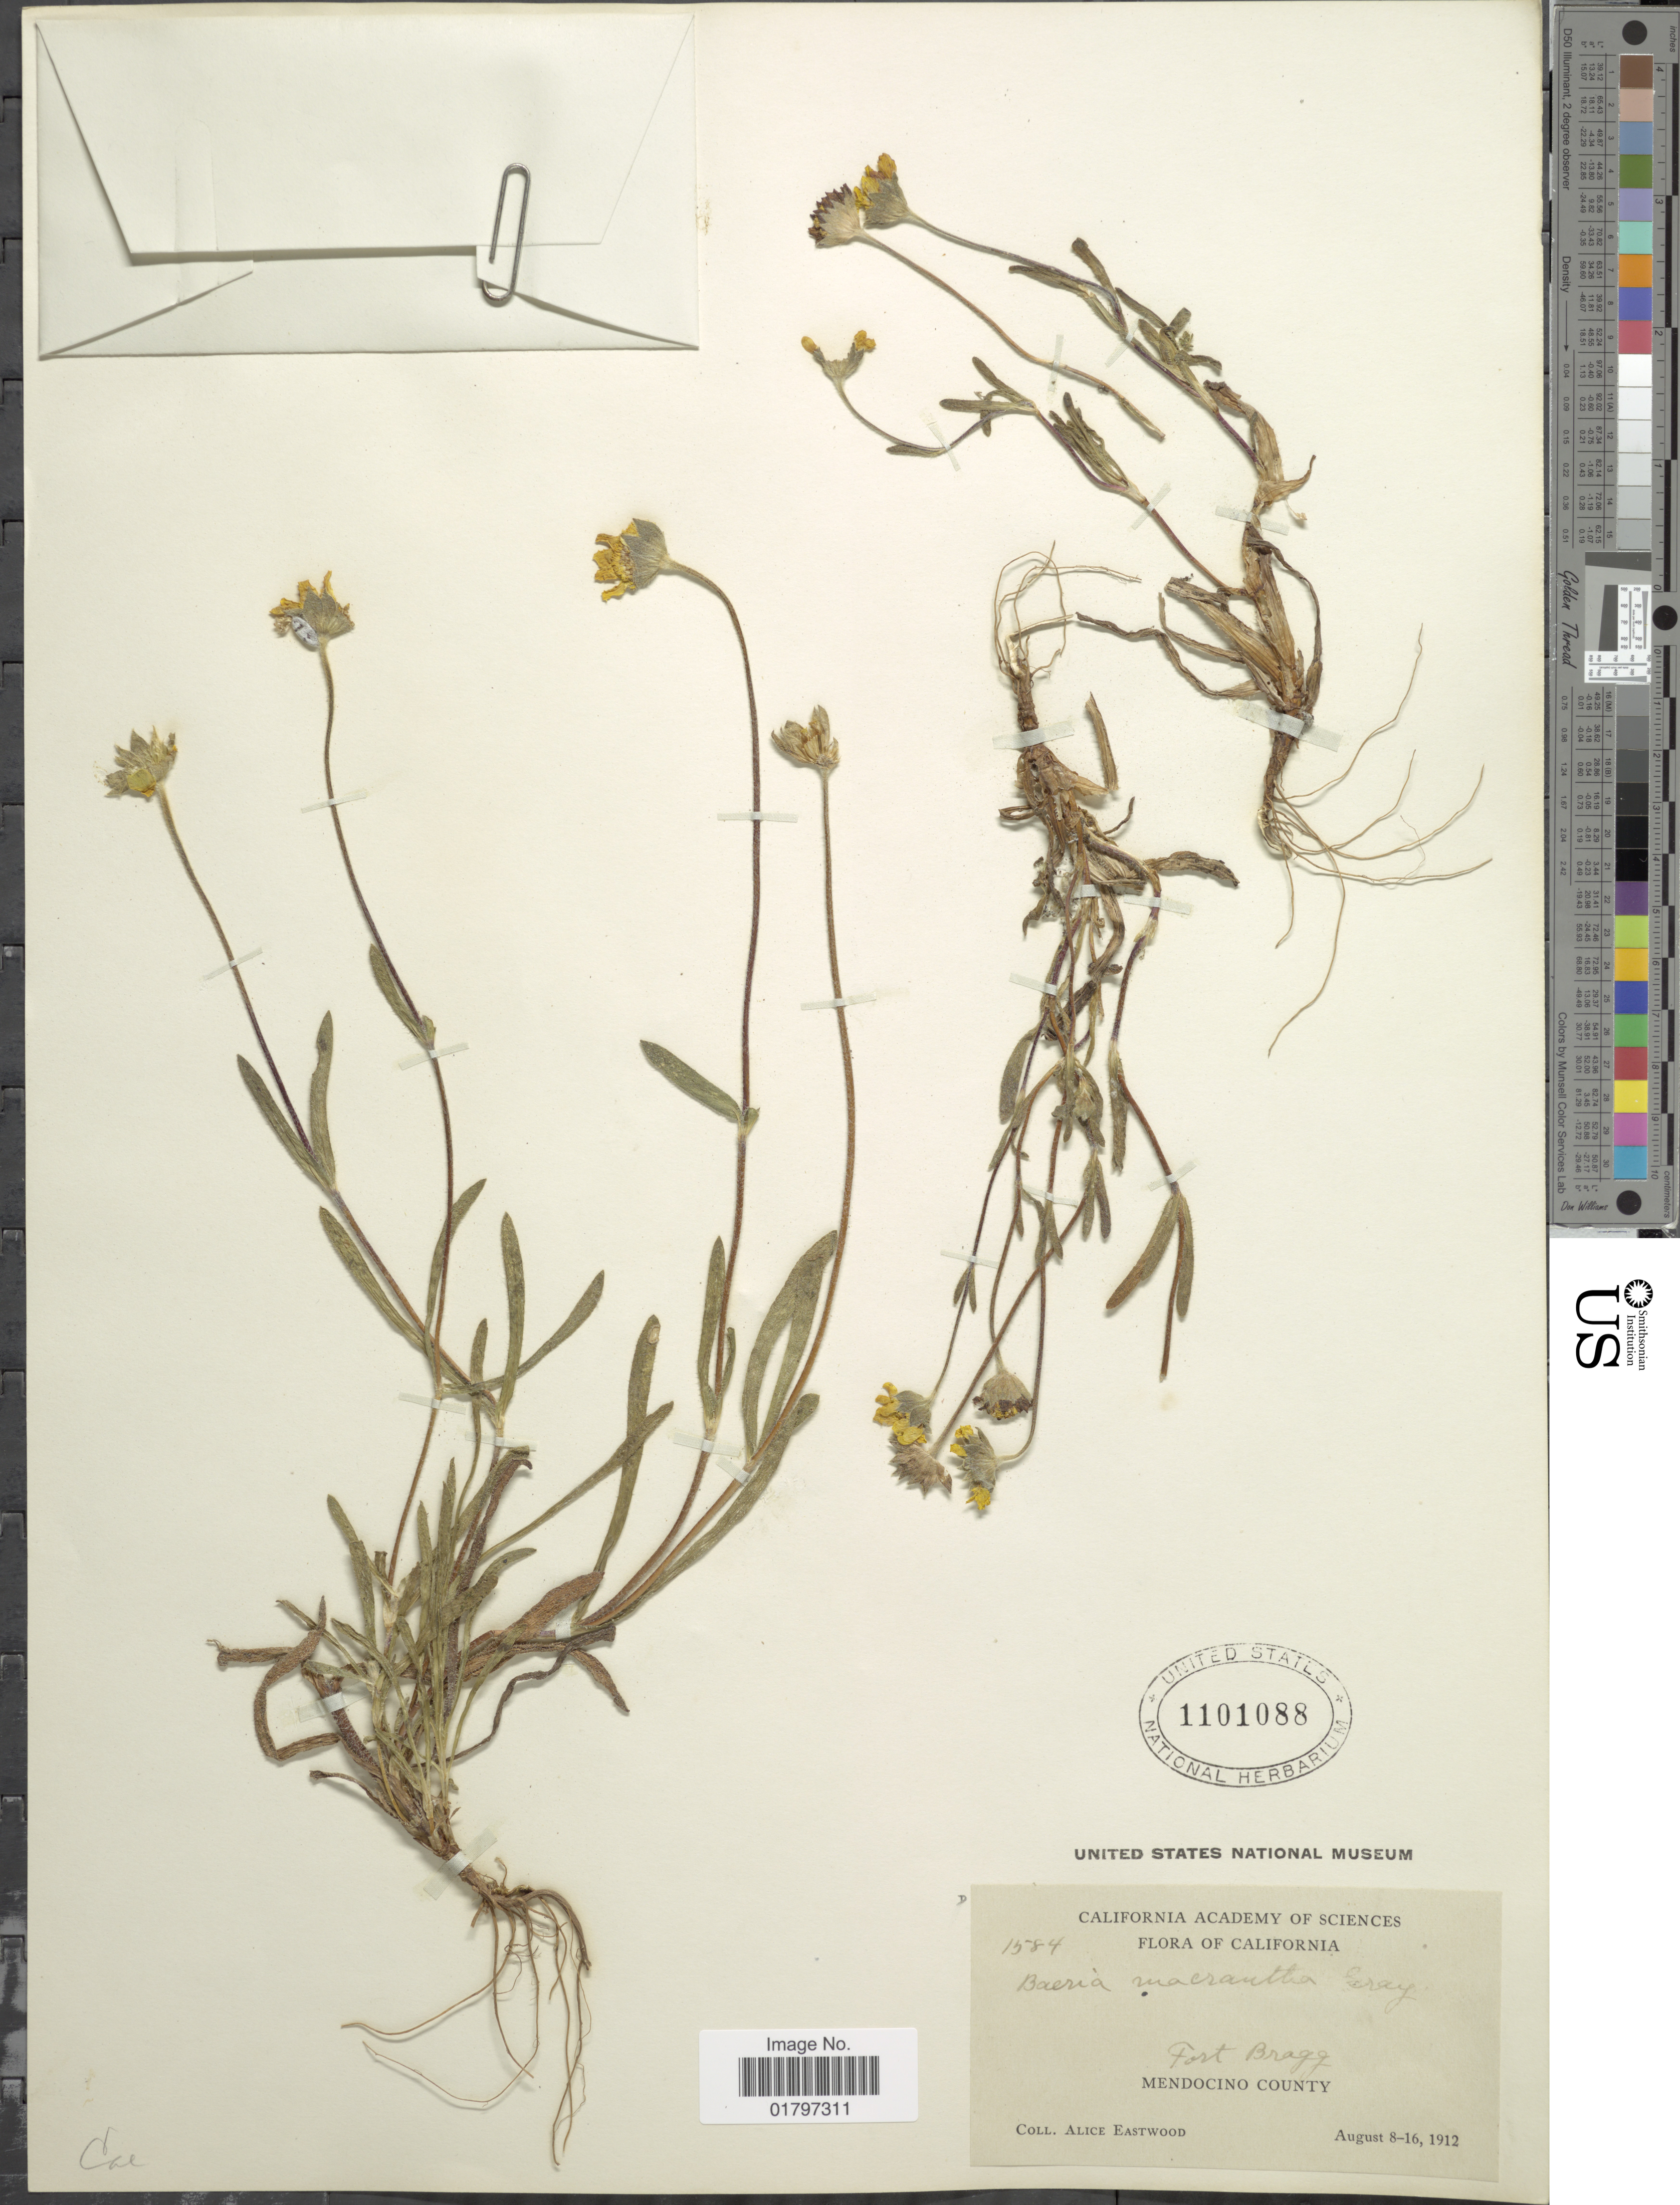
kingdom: Plantae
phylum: Tracheophyta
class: Magnoliopsida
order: Asterales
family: Asteraceae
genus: Lasthenia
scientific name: Lasthenia lasthemia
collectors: A. Eastwood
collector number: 1584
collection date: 1912-08-08/1912-08-16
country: United States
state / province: California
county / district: Mendocino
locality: Fort Bragg. Mendocino County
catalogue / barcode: US 1101088